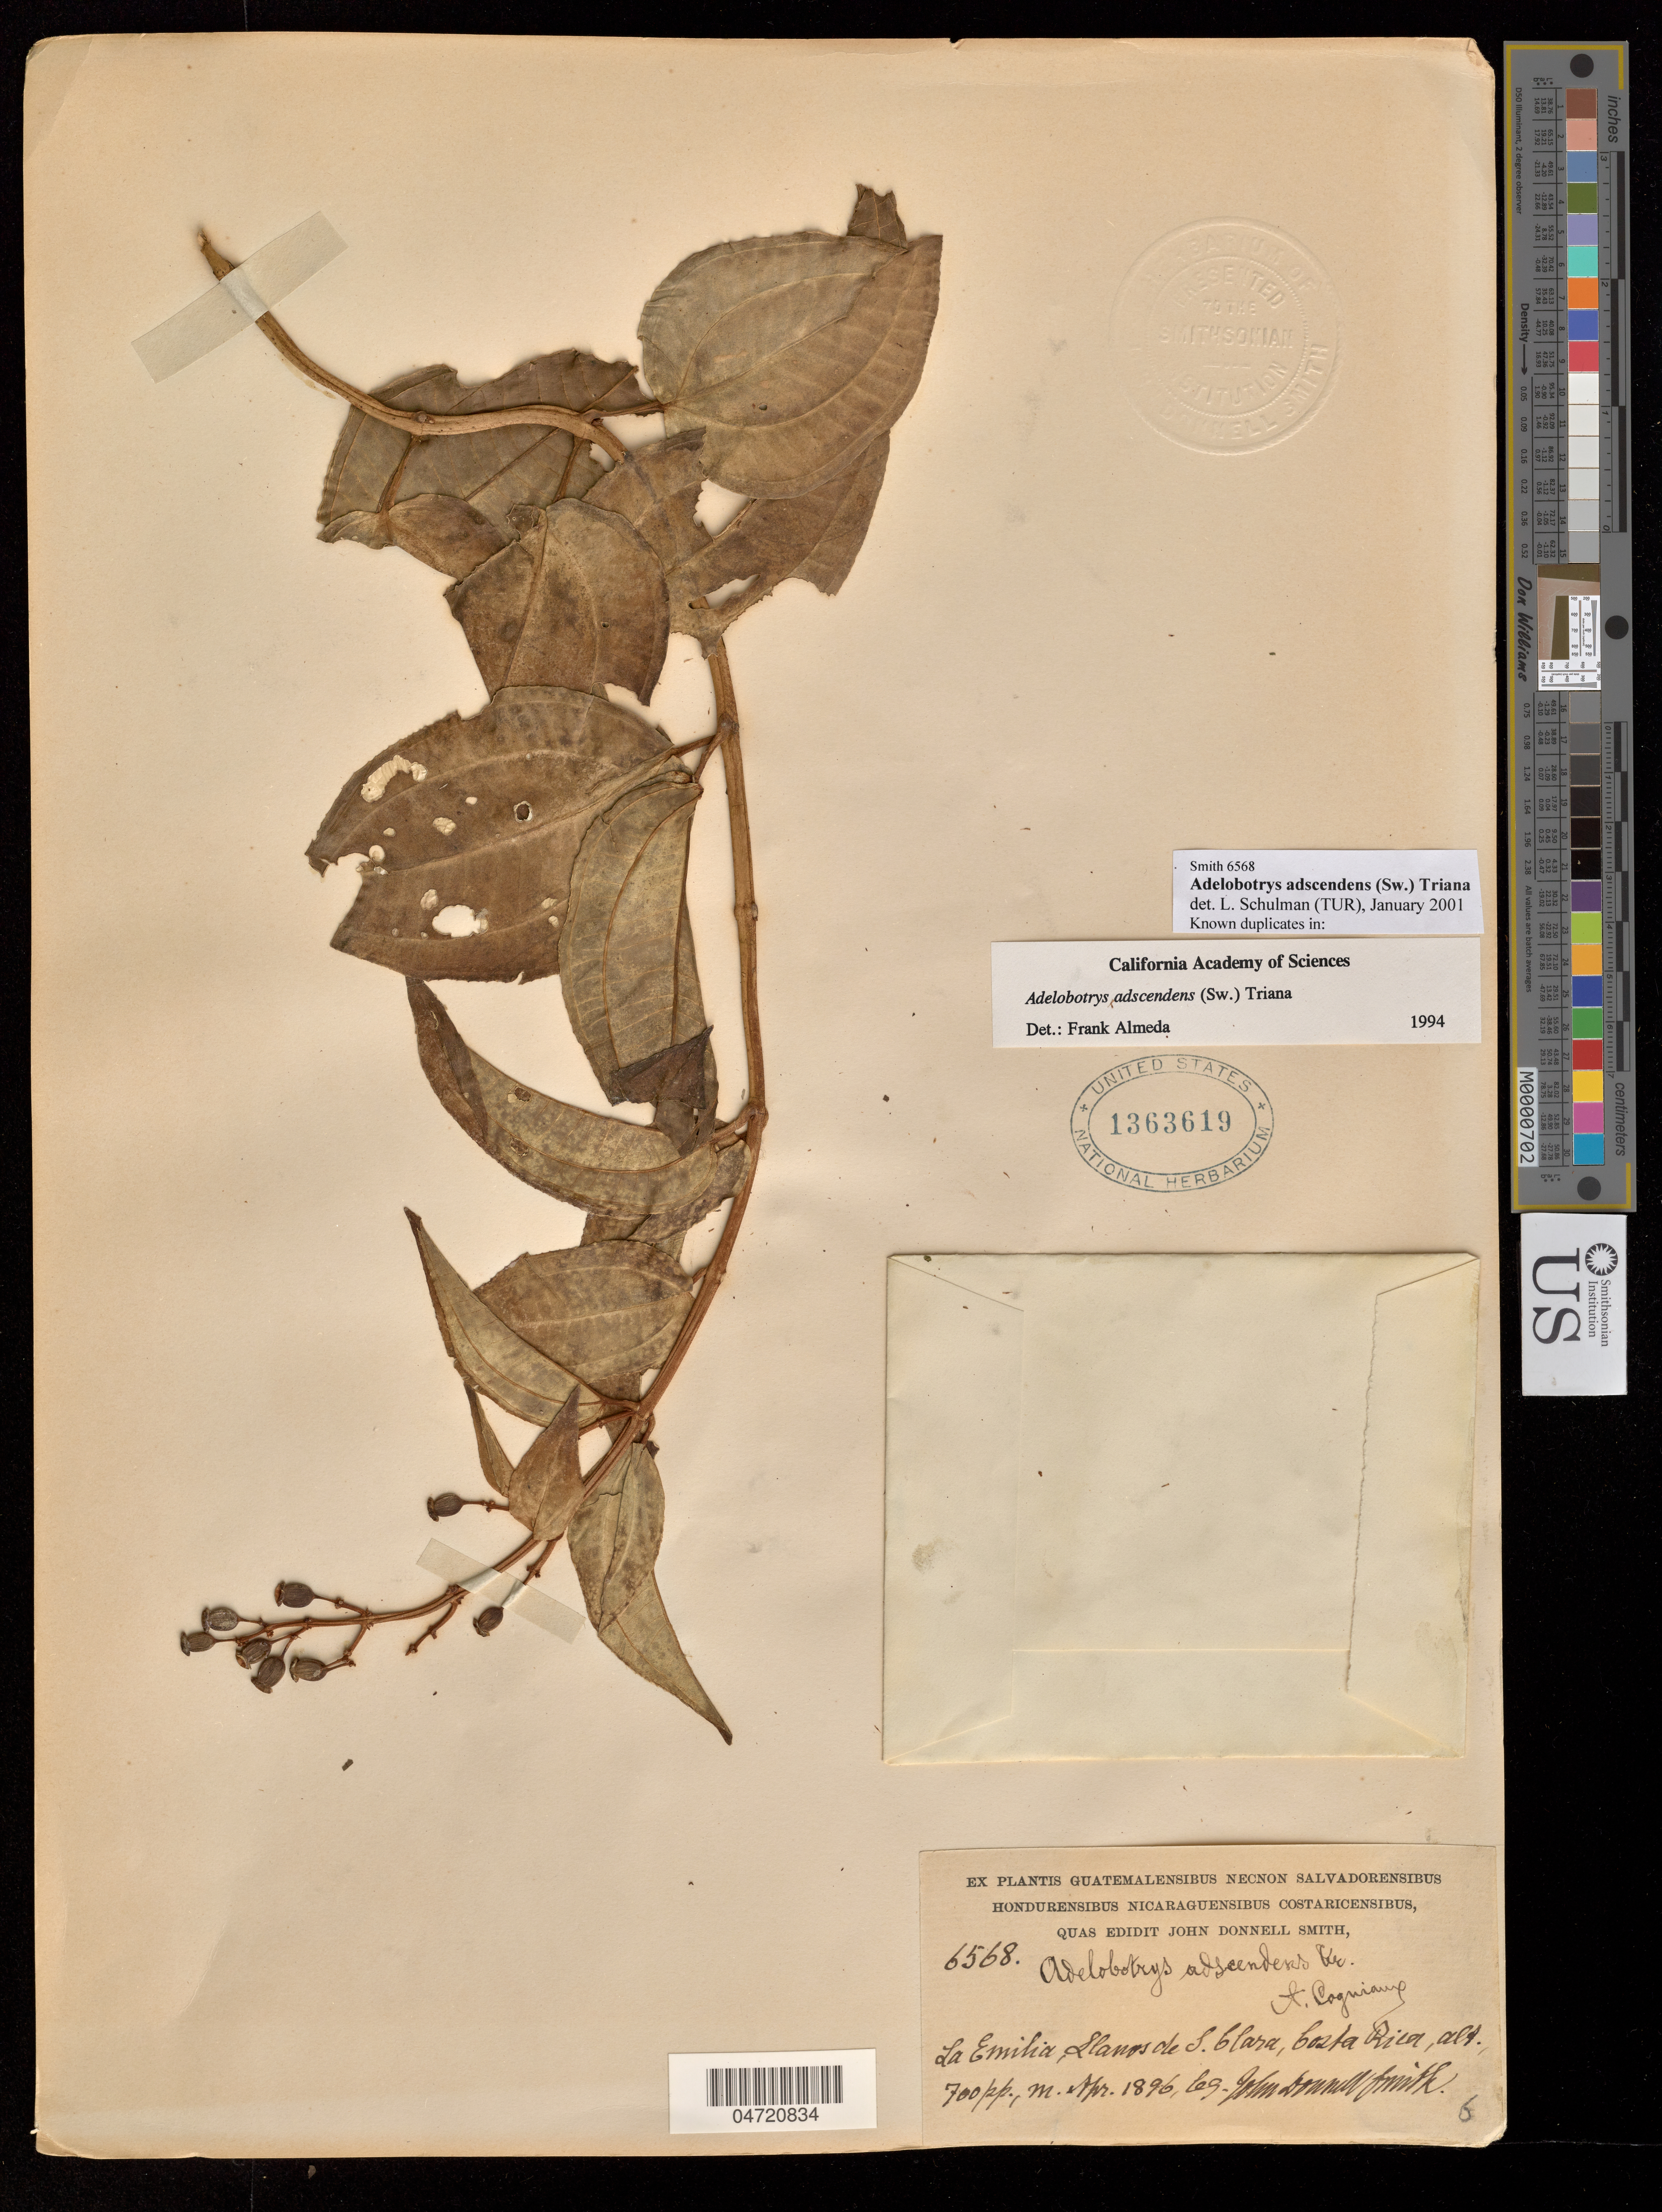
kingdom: Plantae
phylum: Tracheophyta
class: Magnoliopsida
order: Myrtales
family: Melastomataceae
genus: Adelobotrys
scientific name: Adelobotrys adscendens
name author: (Sw.) Triana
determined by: Schulman, Leif, (TUR), University of Turku (FINLAND)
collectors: J. Donnell Smith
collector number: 6568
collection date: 1896-04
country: Costa Rica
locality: La Emilia, Llanuras de Santa Clara.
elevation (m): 250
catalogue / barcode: US 1363619